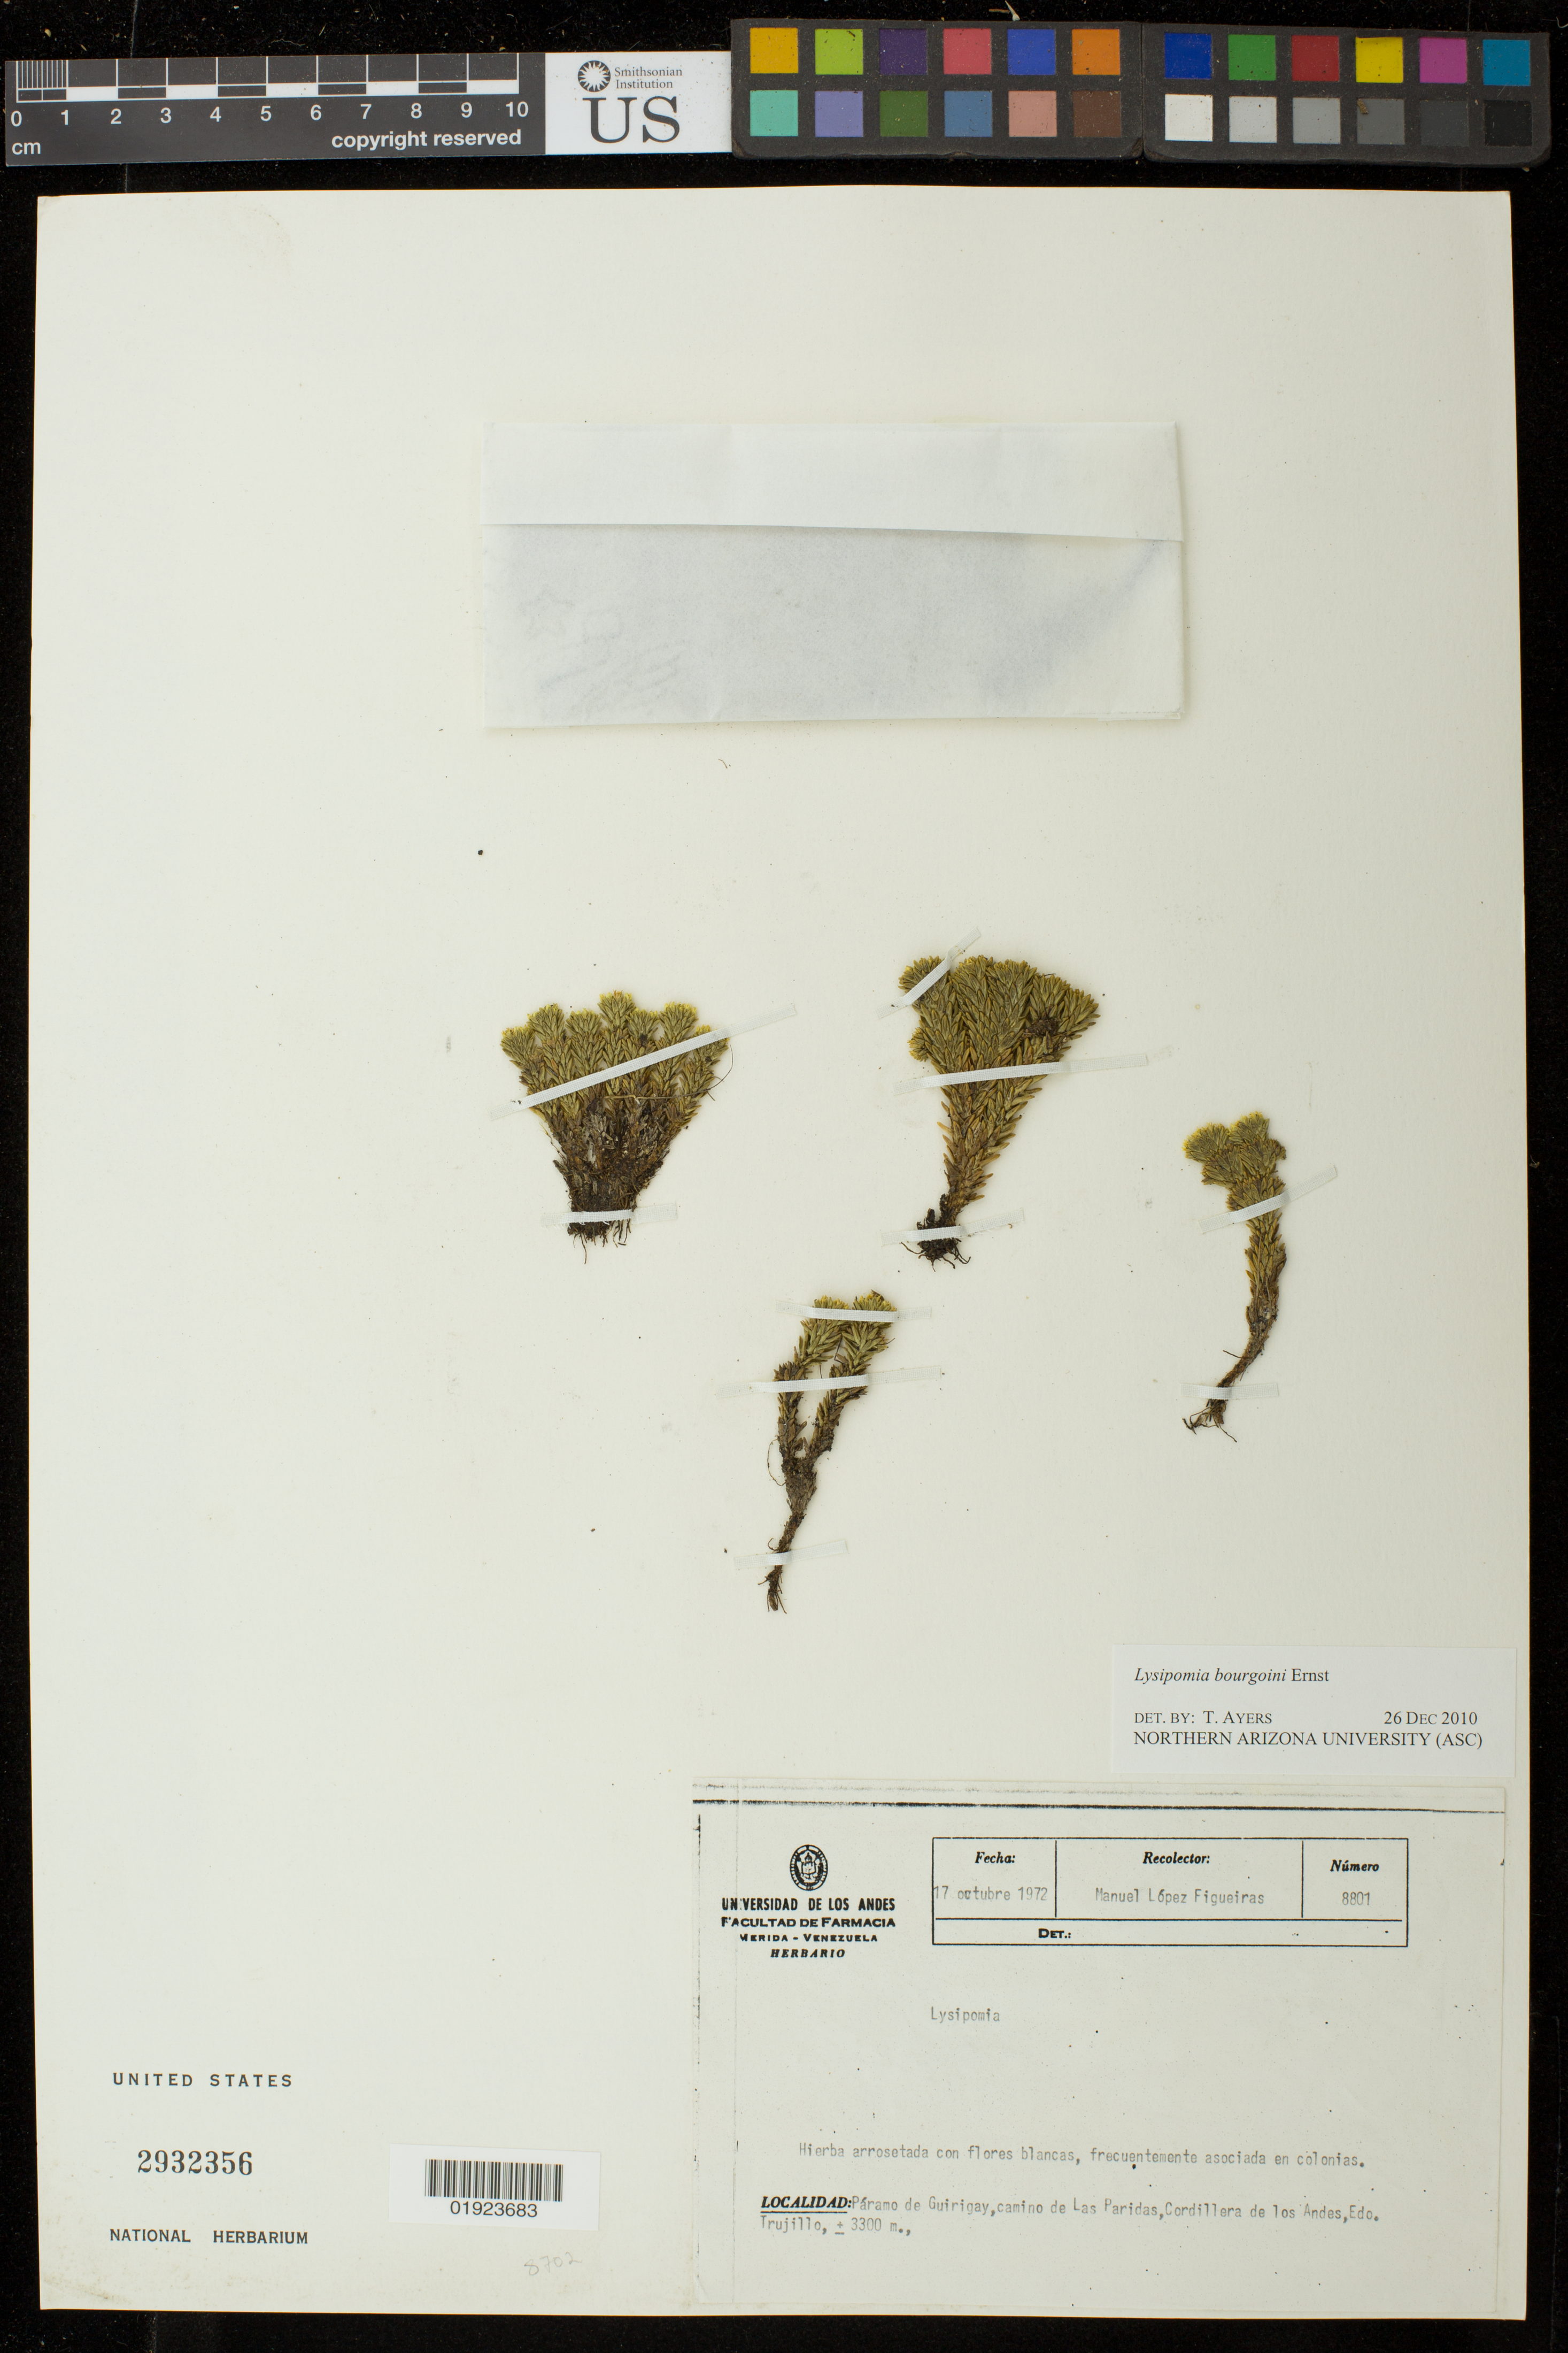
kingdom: Plantae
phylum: Tracheophyta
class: Magnoliopsida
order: Asterales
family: Campanulaceae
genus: Lysipomia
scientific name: Lysipomia bourgoinii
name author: Ernst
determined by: Ayers, T.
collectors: M. López Figueiras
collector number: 8801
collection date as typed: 17 octubre 1972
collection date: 1972-10-17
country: Venezuela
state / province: Trujillo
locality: Paramo de Guirigay, camino de Las Paridsa, Cordillera de los Andes, Edo. Trujillo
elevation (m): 3300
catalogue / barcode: US 2932356